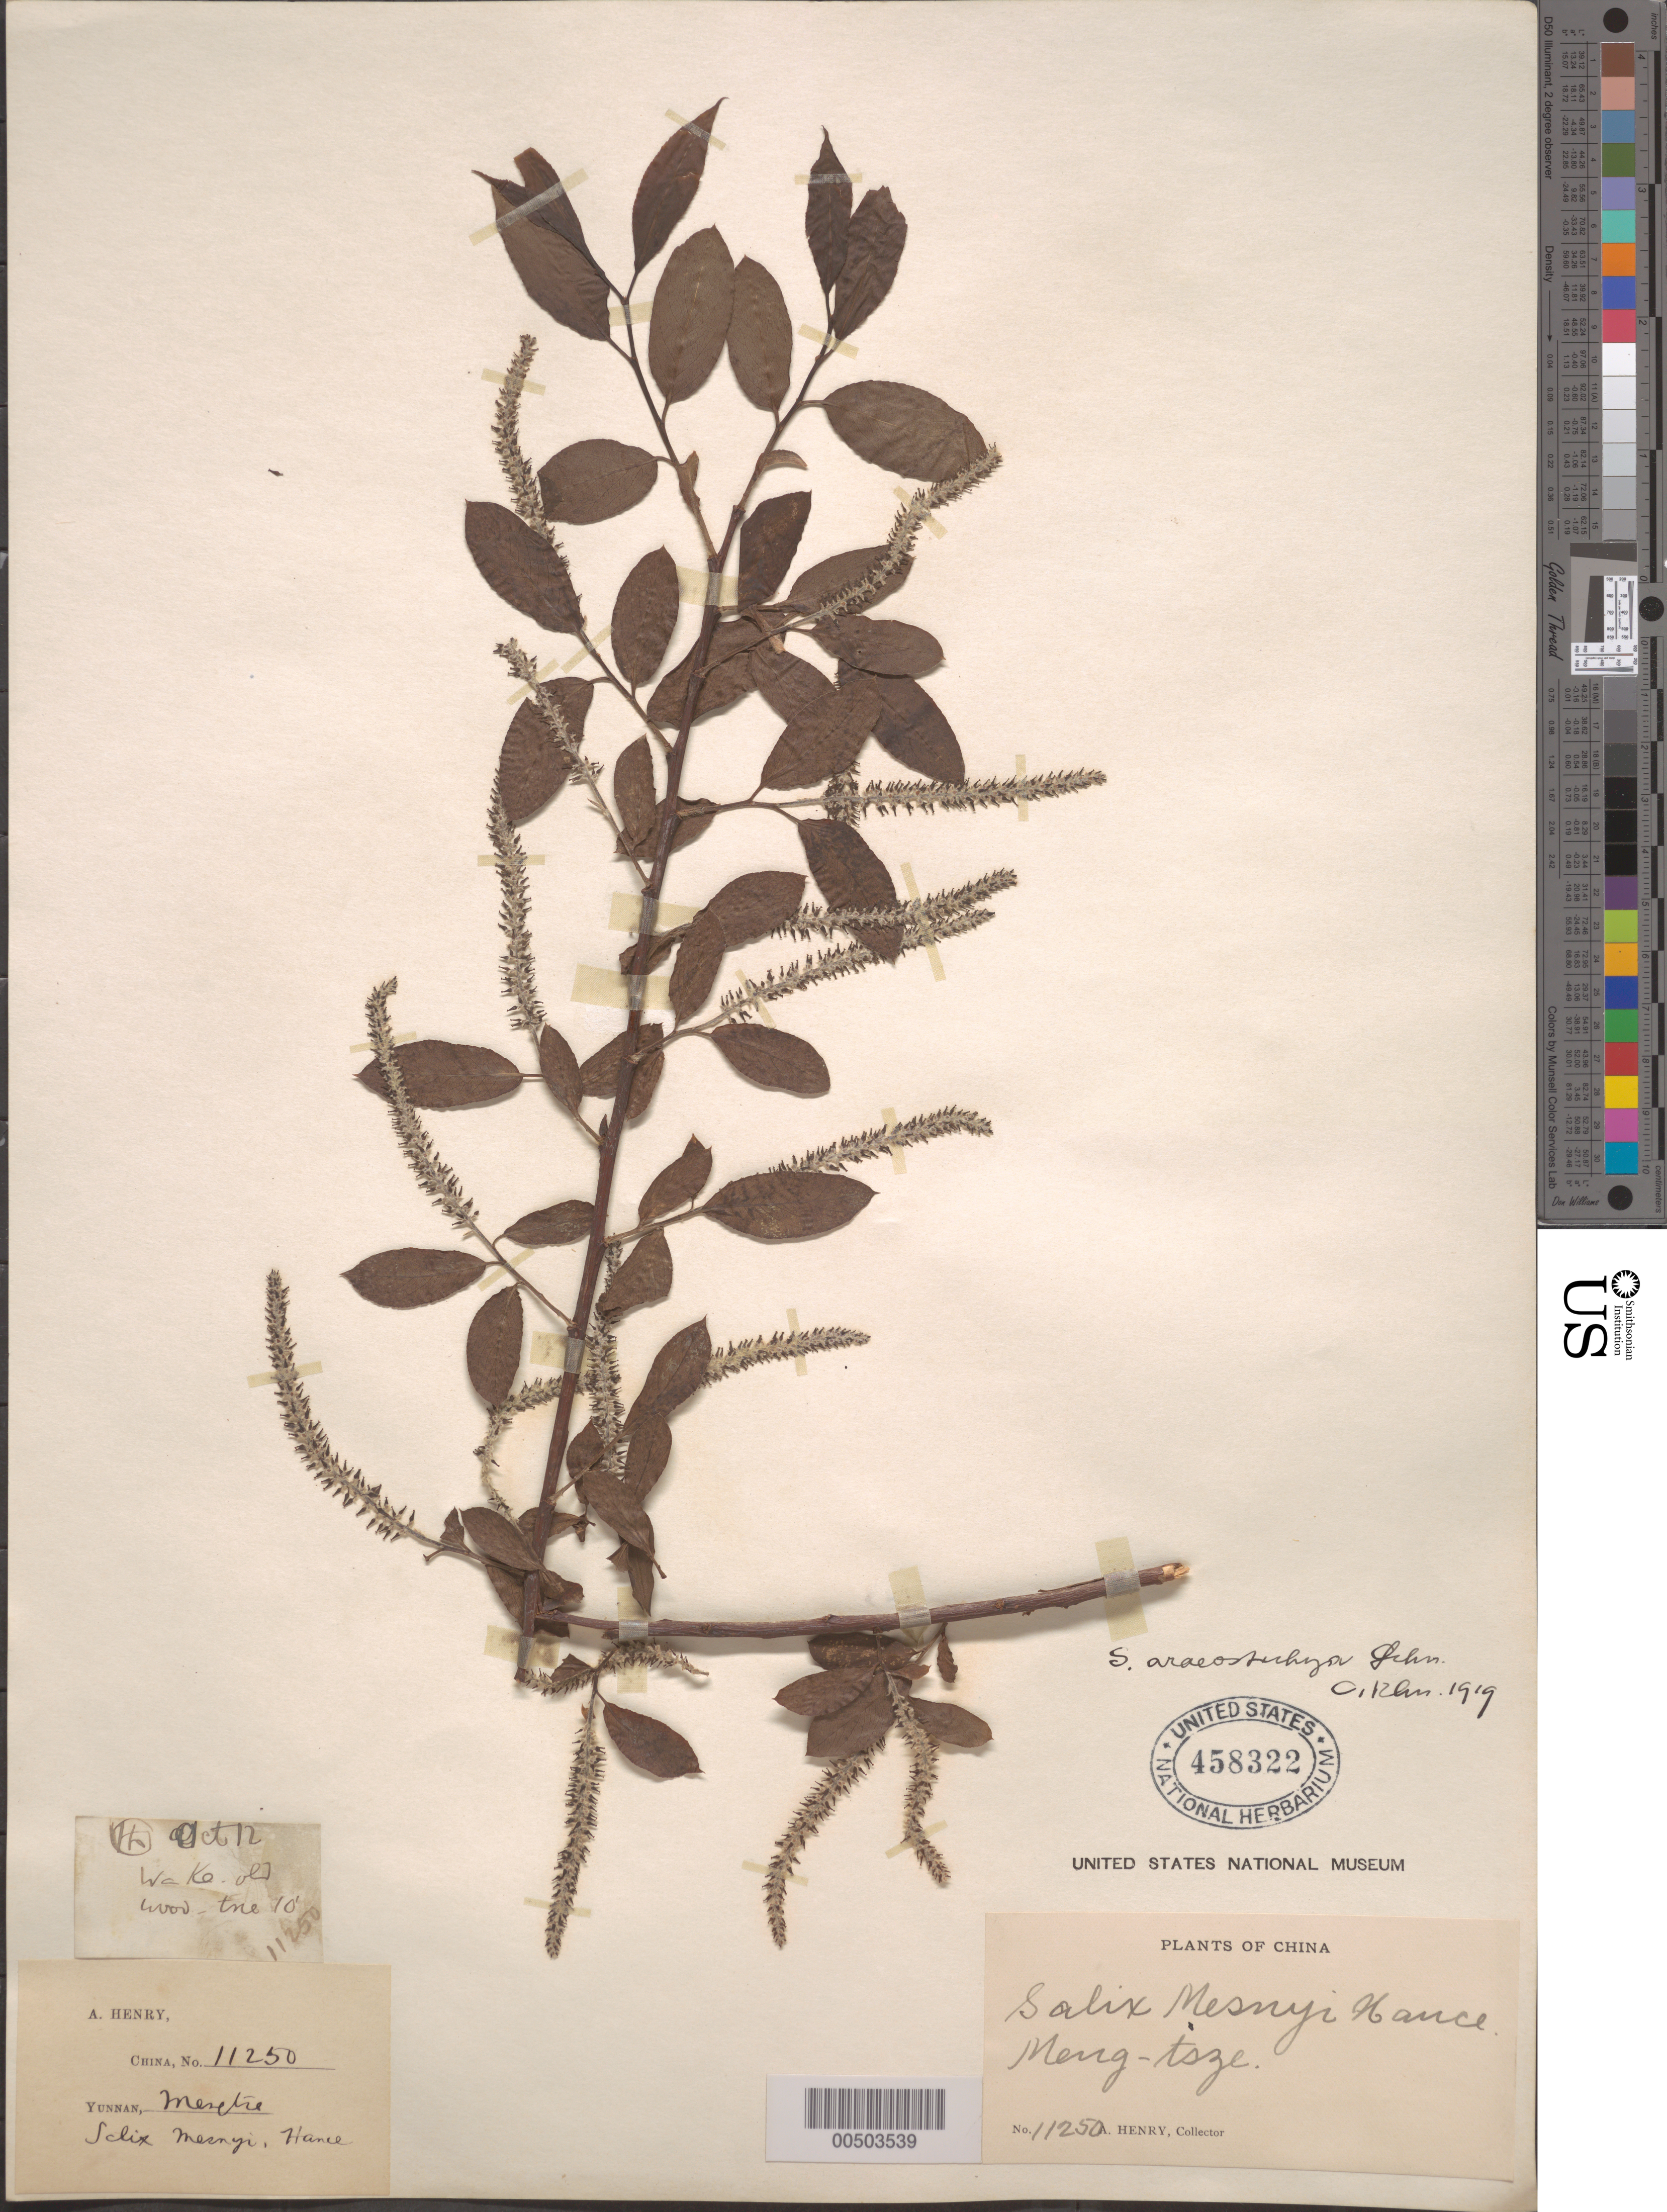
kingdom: Plantae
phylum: Tracheophyta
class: Magnoliopsida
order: Malpighiales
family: Salicaceae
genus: Salix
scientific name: Salix araeostachya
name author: C.K. Schneid. in Sarg.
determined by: Rhn., C.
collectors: A. Henry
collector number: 11250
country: China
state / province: Yunnan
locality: Meng-tsze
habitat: Tree 10'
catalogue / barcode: US 458322